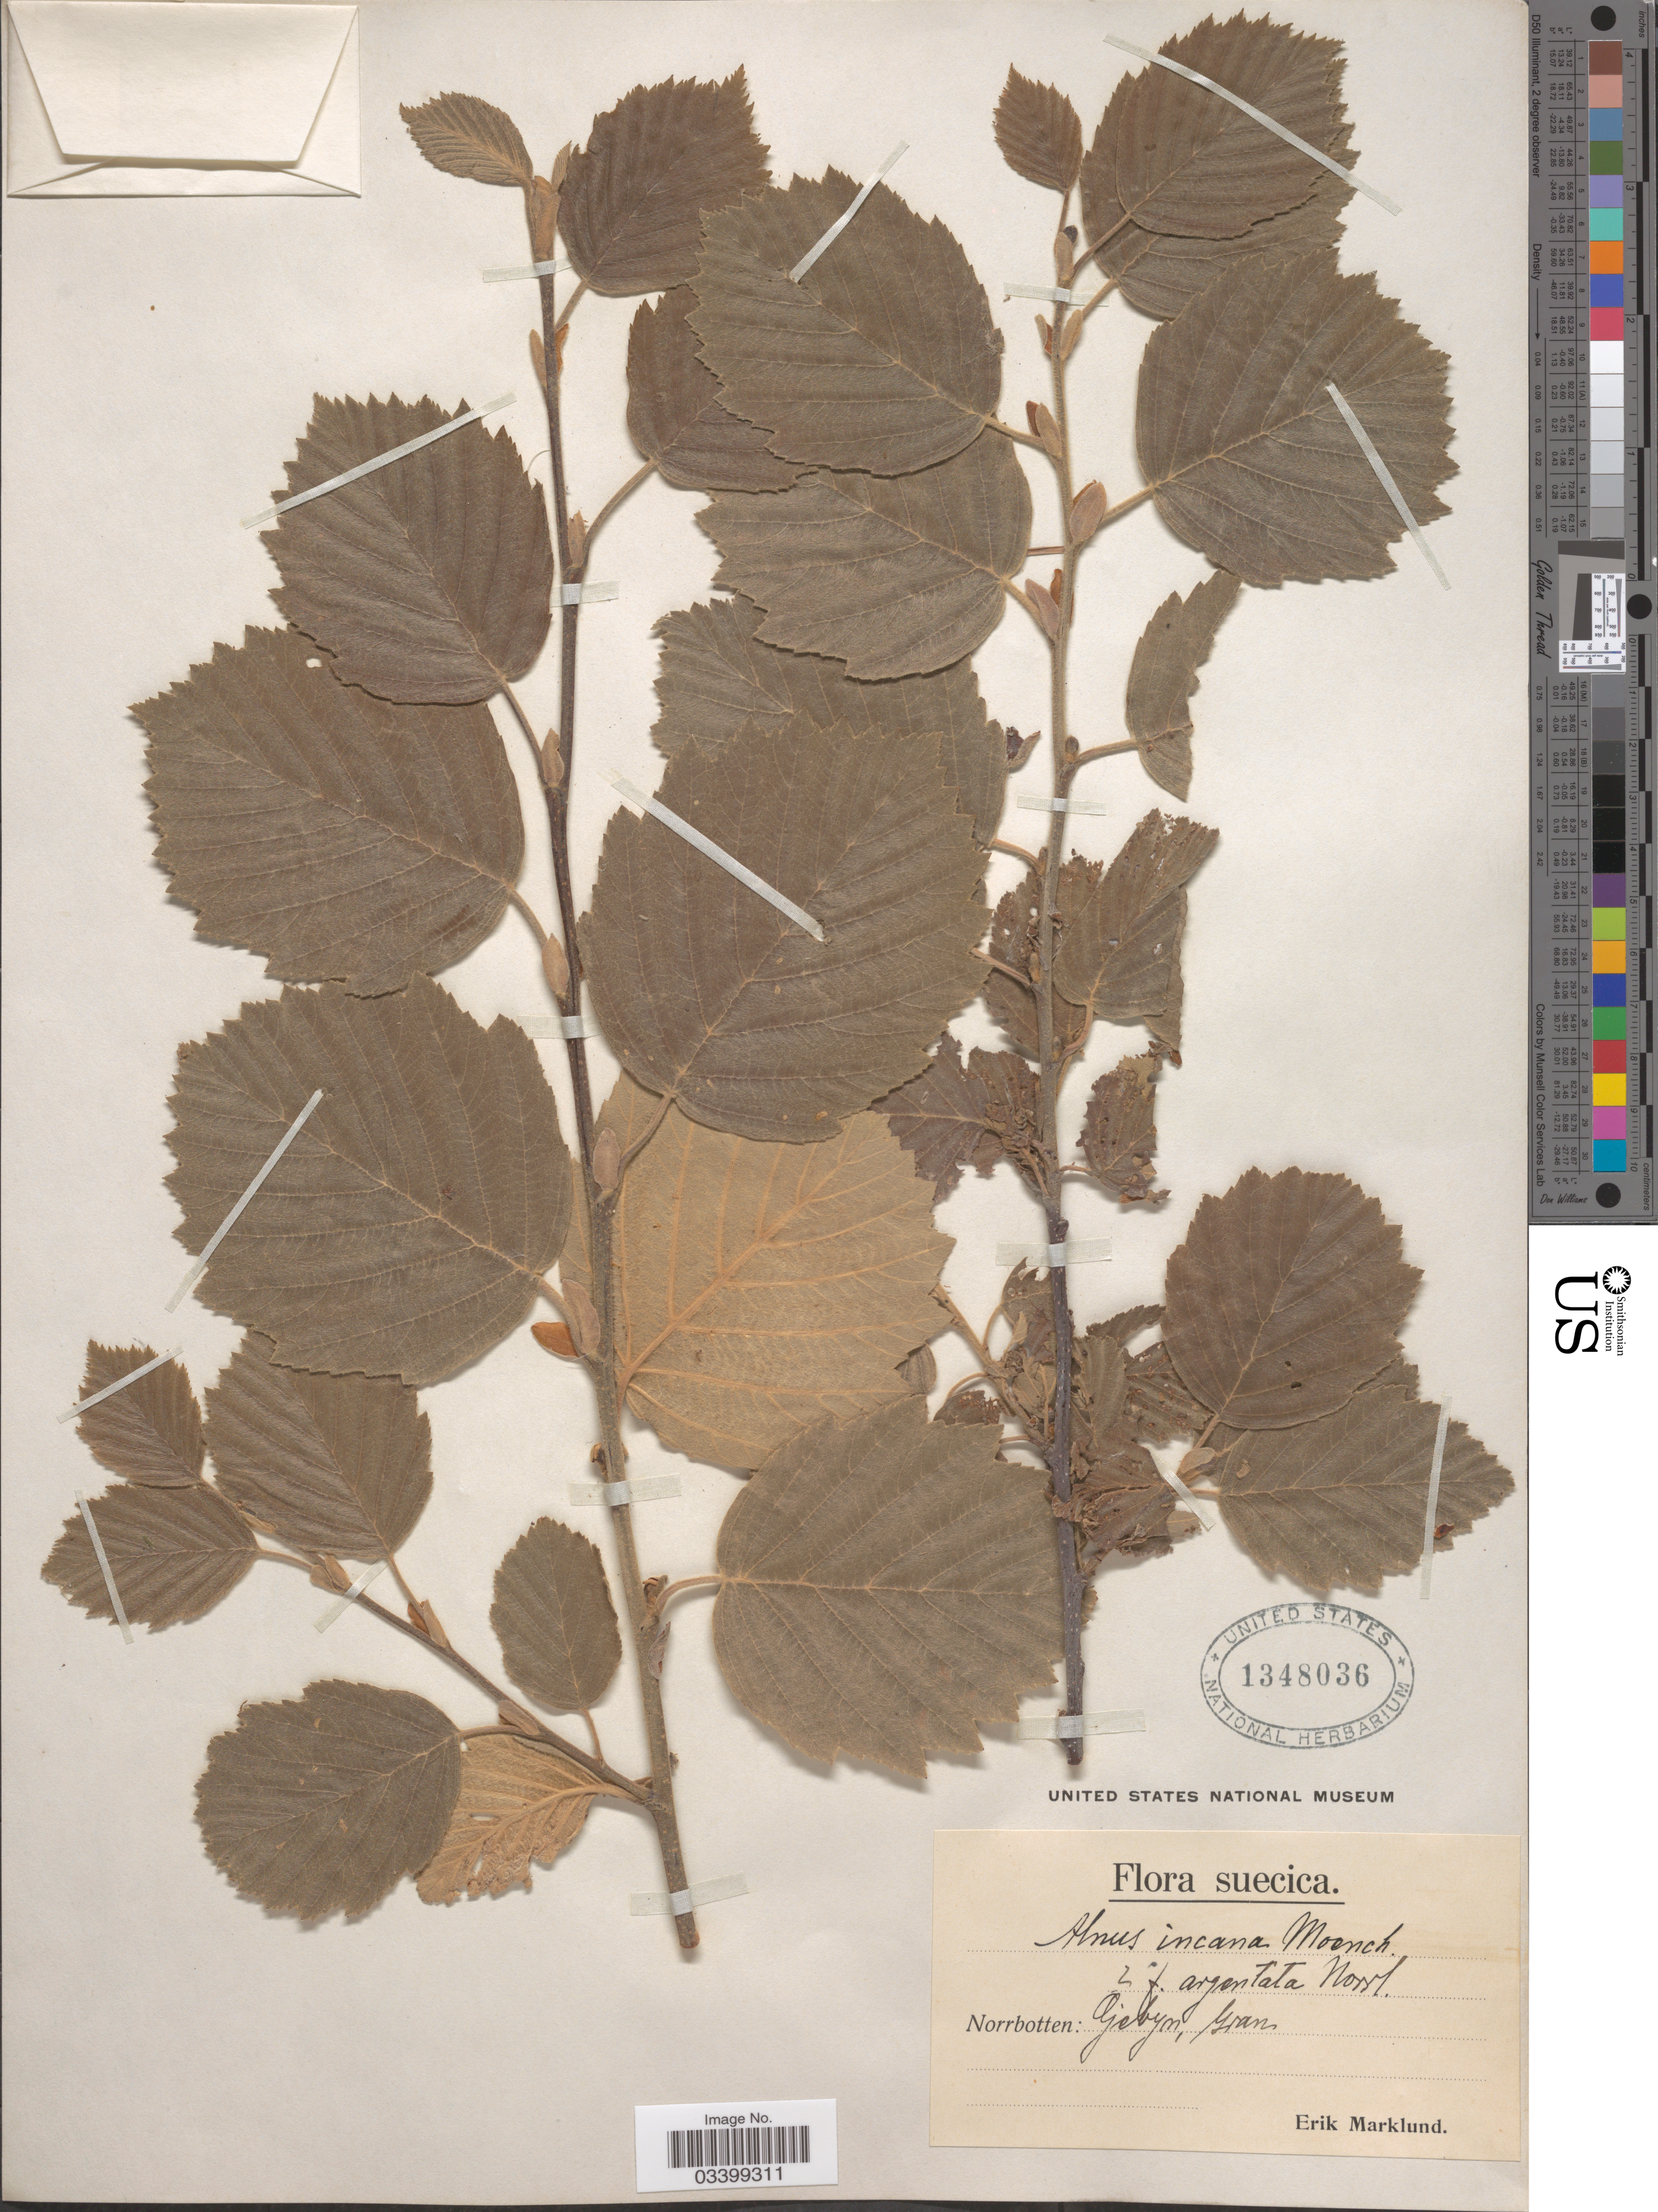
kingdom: Plantae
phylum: Tracheophyta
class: Magnoliopsida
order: Fagales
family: Betulaceae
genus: Alnus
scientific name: Alnus incana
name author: (L.) Moench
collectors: E. Marklund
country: Sweden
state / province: Norrbotten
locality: Suecica. Norrbotten: Gisbyn, Gran.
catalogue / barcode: US 1348036